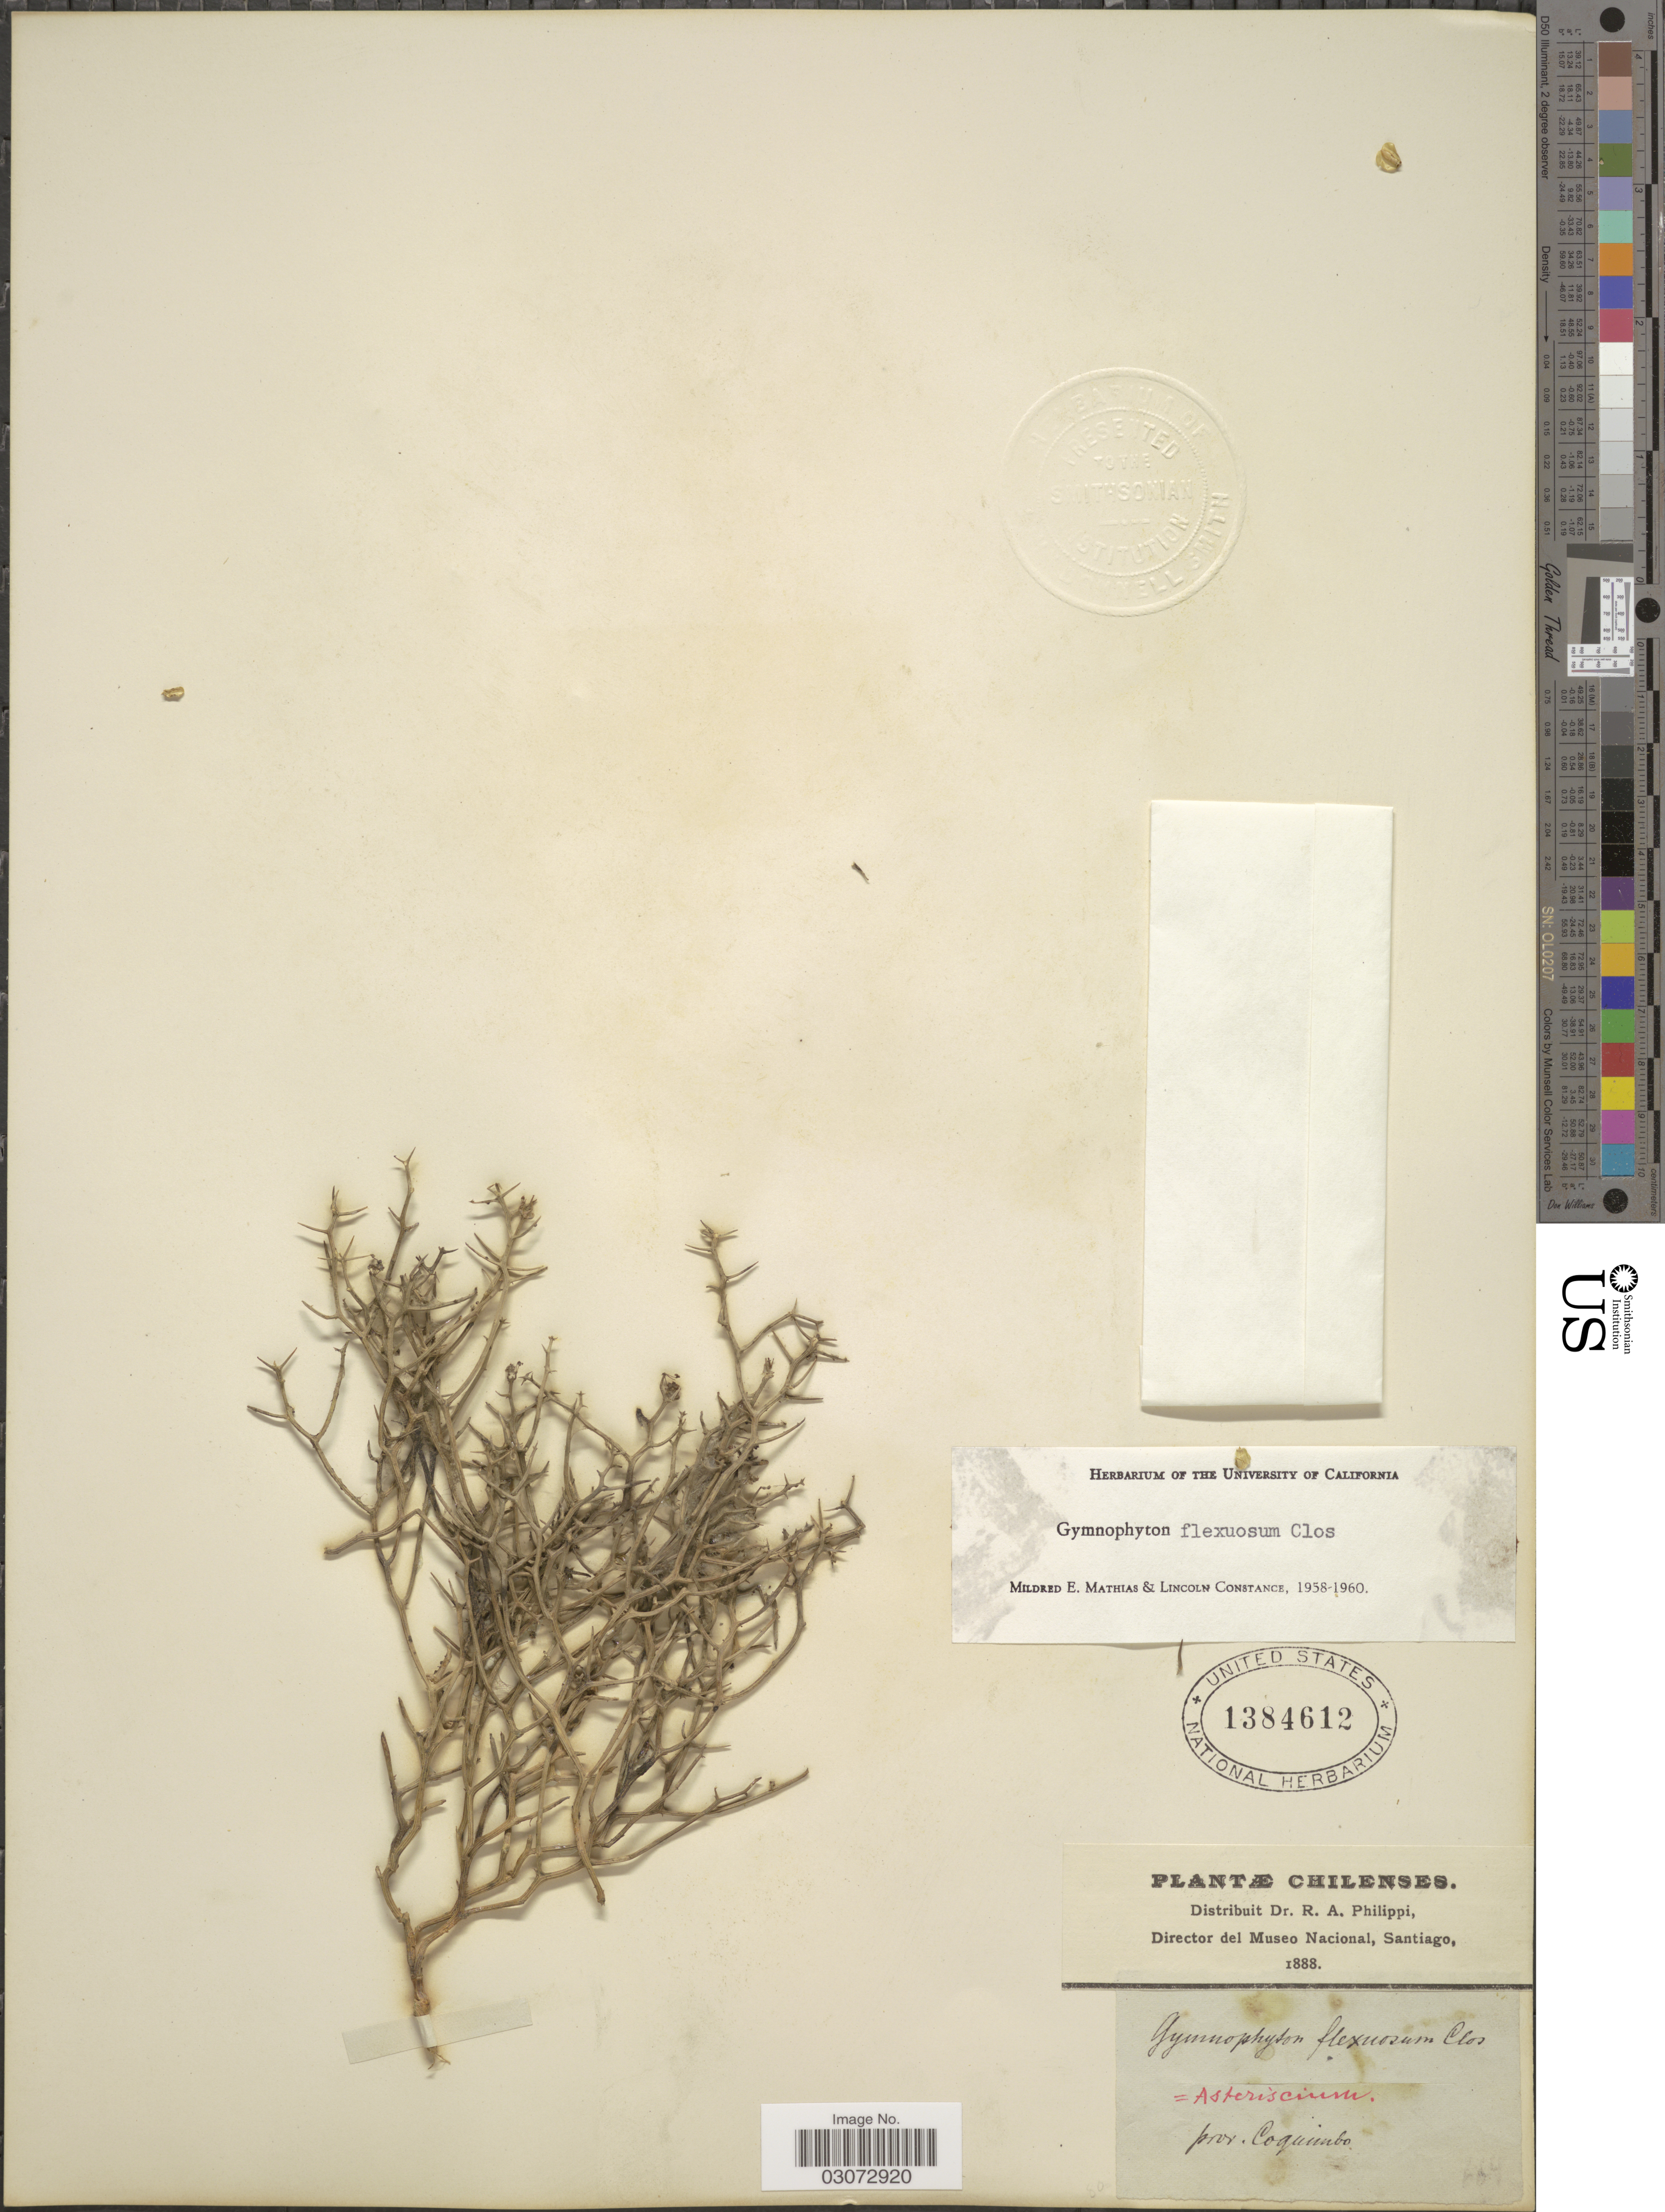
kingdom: Plantae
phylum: Tracheophyta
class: Magnoliopsida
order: Apiales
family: Apiaceae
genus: Gymnophyton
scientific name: Gymnophyton flexuosum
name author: Clos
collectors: ex. herb. R.A. Philippi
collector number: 664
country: Chile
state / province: Coquimbo (IV)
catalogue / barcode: US 1384612